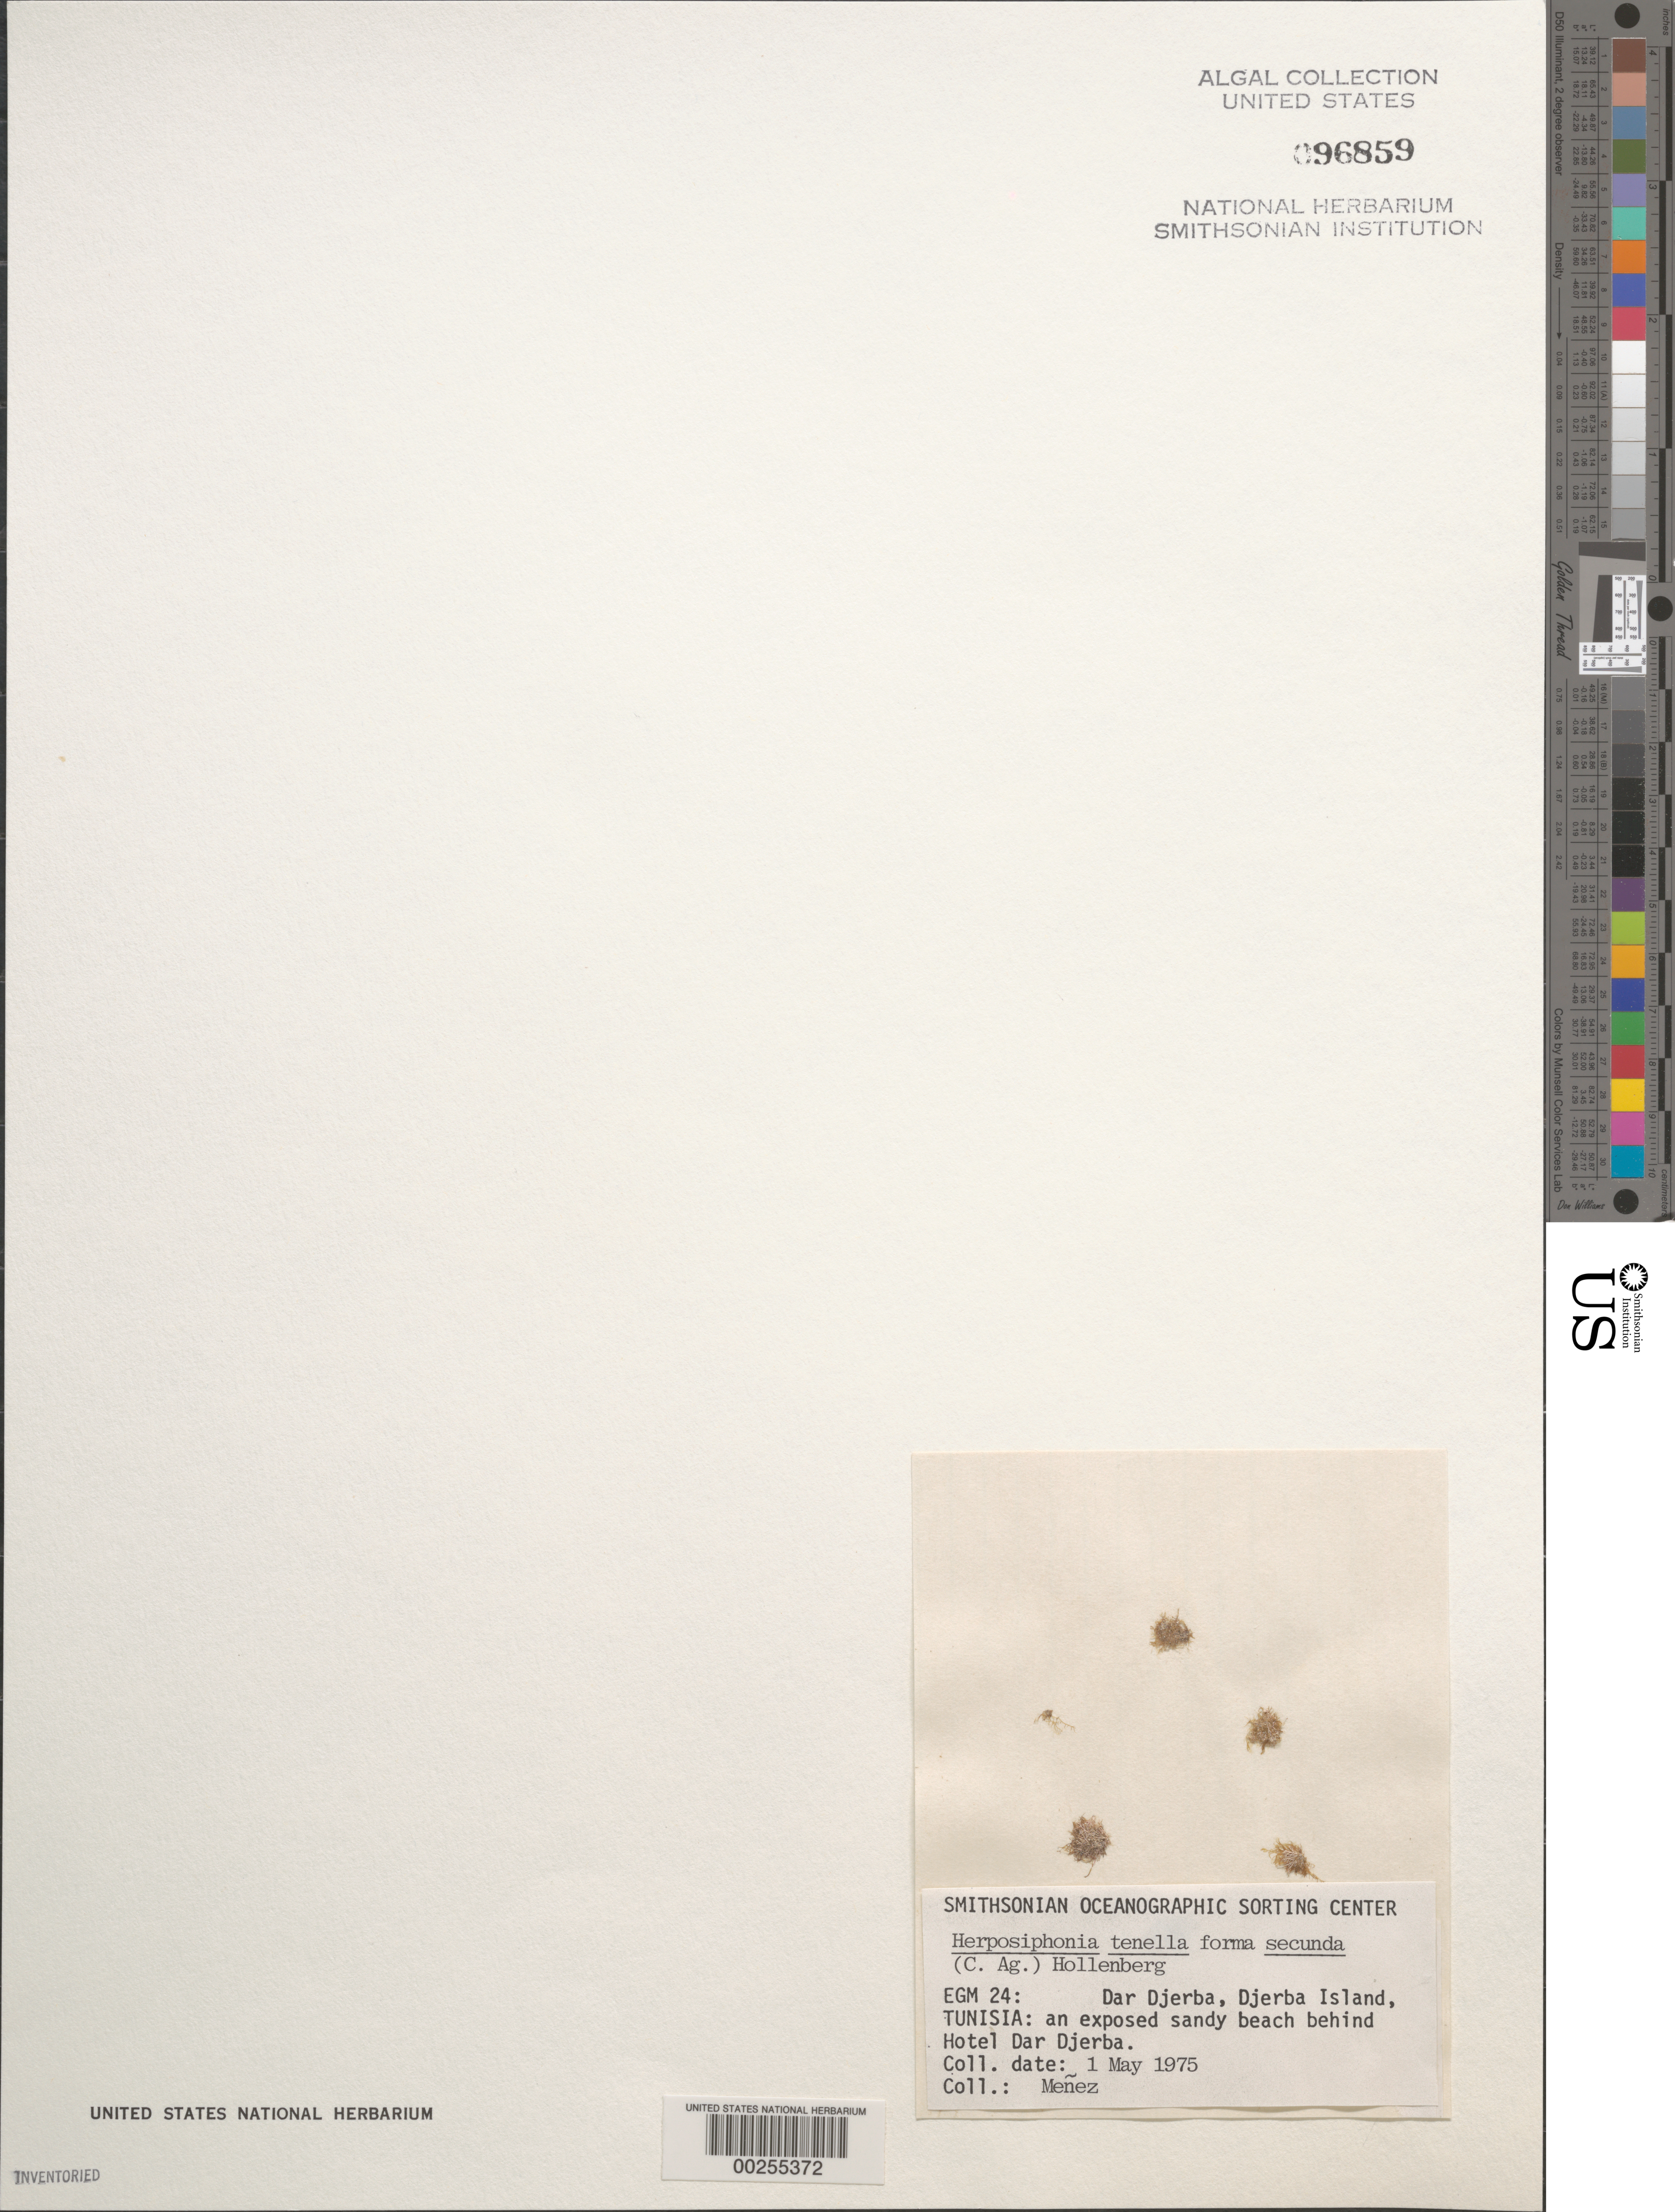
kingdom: Plantae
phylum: Rhodophyta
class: Florideophyceae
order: Ceramiales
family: Rhodomelaceae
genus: Herposiphonia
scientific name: Herposiphonia tenella f. secunda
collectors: Meñez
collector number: EGM 24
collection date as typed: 01 May 1975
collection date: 1975-05-01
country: Tunisia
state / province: Medenine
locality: Dar djerba, djerba island, behind hotel dar djerba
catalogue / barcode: US 96859